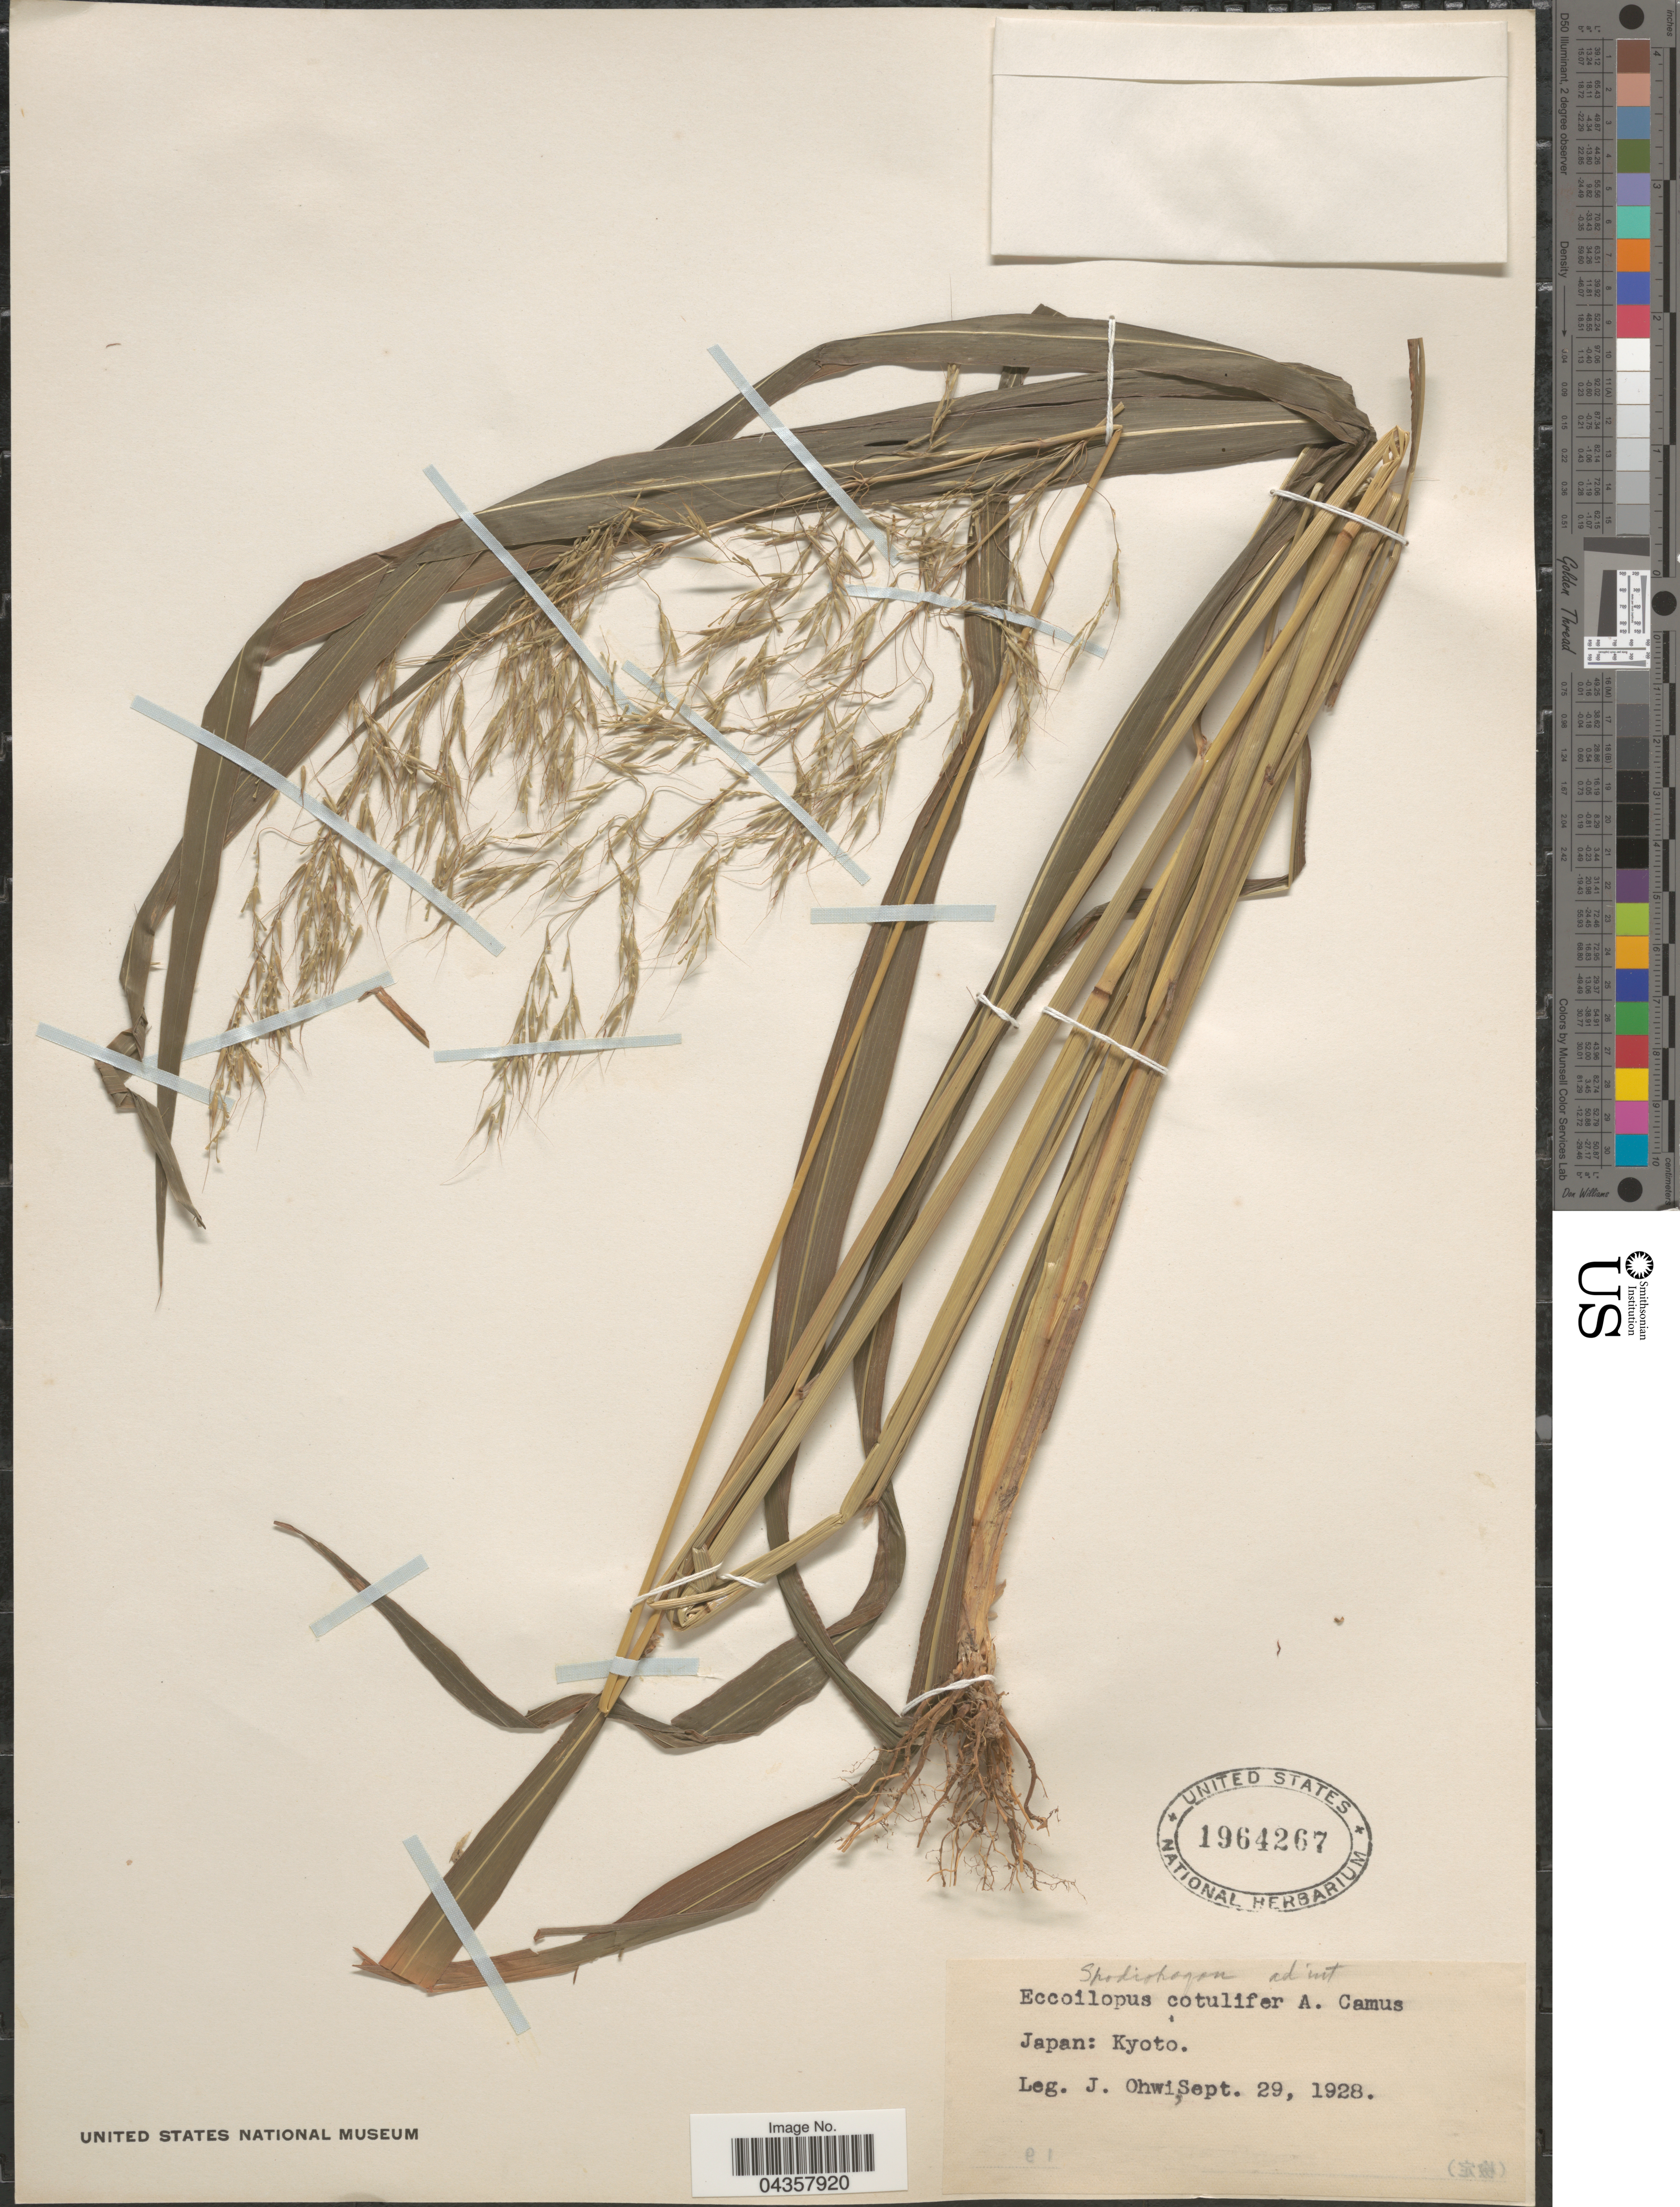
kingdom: Plantae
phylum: Tracheophyta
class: Liliopsida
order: Poales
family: Poaceae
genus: Spodiopogon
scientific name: Spodiopogon cotulifer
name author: (Thunb.) Hack.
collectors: J. Ohwi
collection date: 1928-09-29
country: Japan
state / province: Kyoto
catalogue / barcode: US 1964267